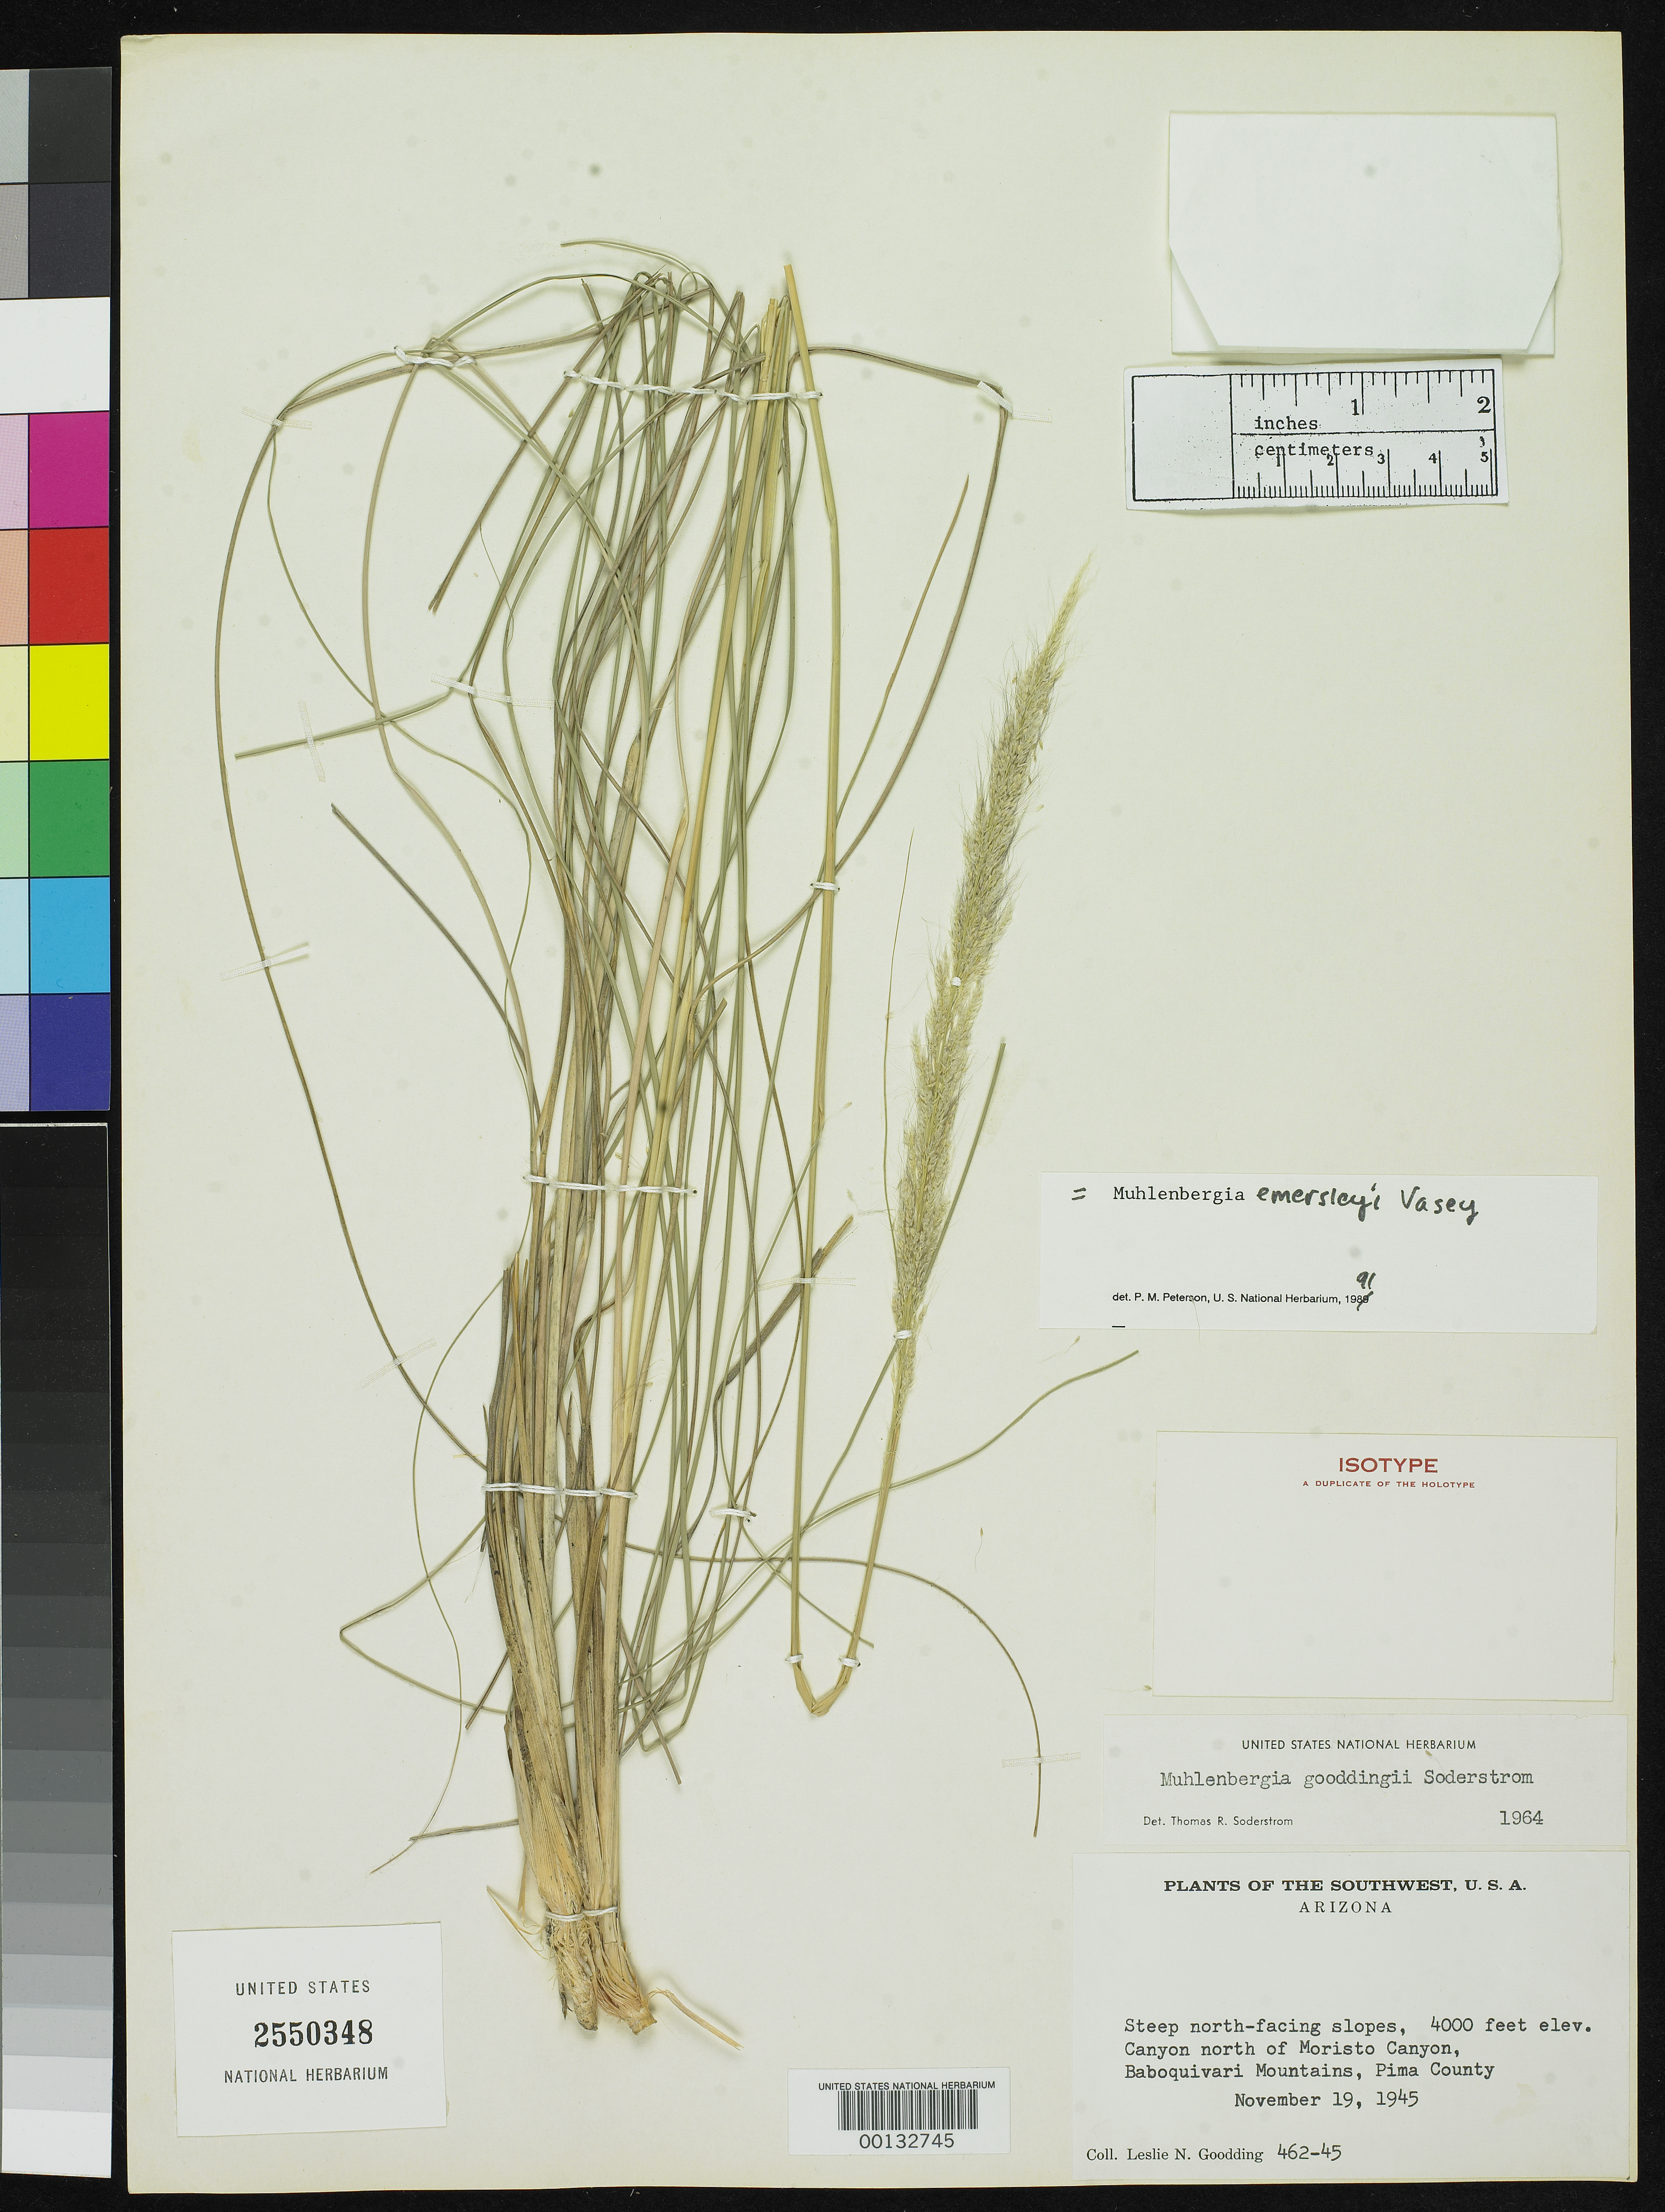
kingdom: Plantae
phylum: Tracheophyta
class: Liliopsida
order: Poales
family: Poaceae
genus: Muhlenbergia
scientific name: Muhlenbergia gooddingii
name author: Soderstr.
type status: Isotype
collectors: L. N. Goodding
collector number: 462-45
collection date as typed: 19 Nov 1945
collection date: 1945-11-19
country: United States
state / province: Arizona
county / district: Pima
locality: Canyon N of Moristo Canyon, Baboquivari Mts.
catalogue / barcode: US 2550348